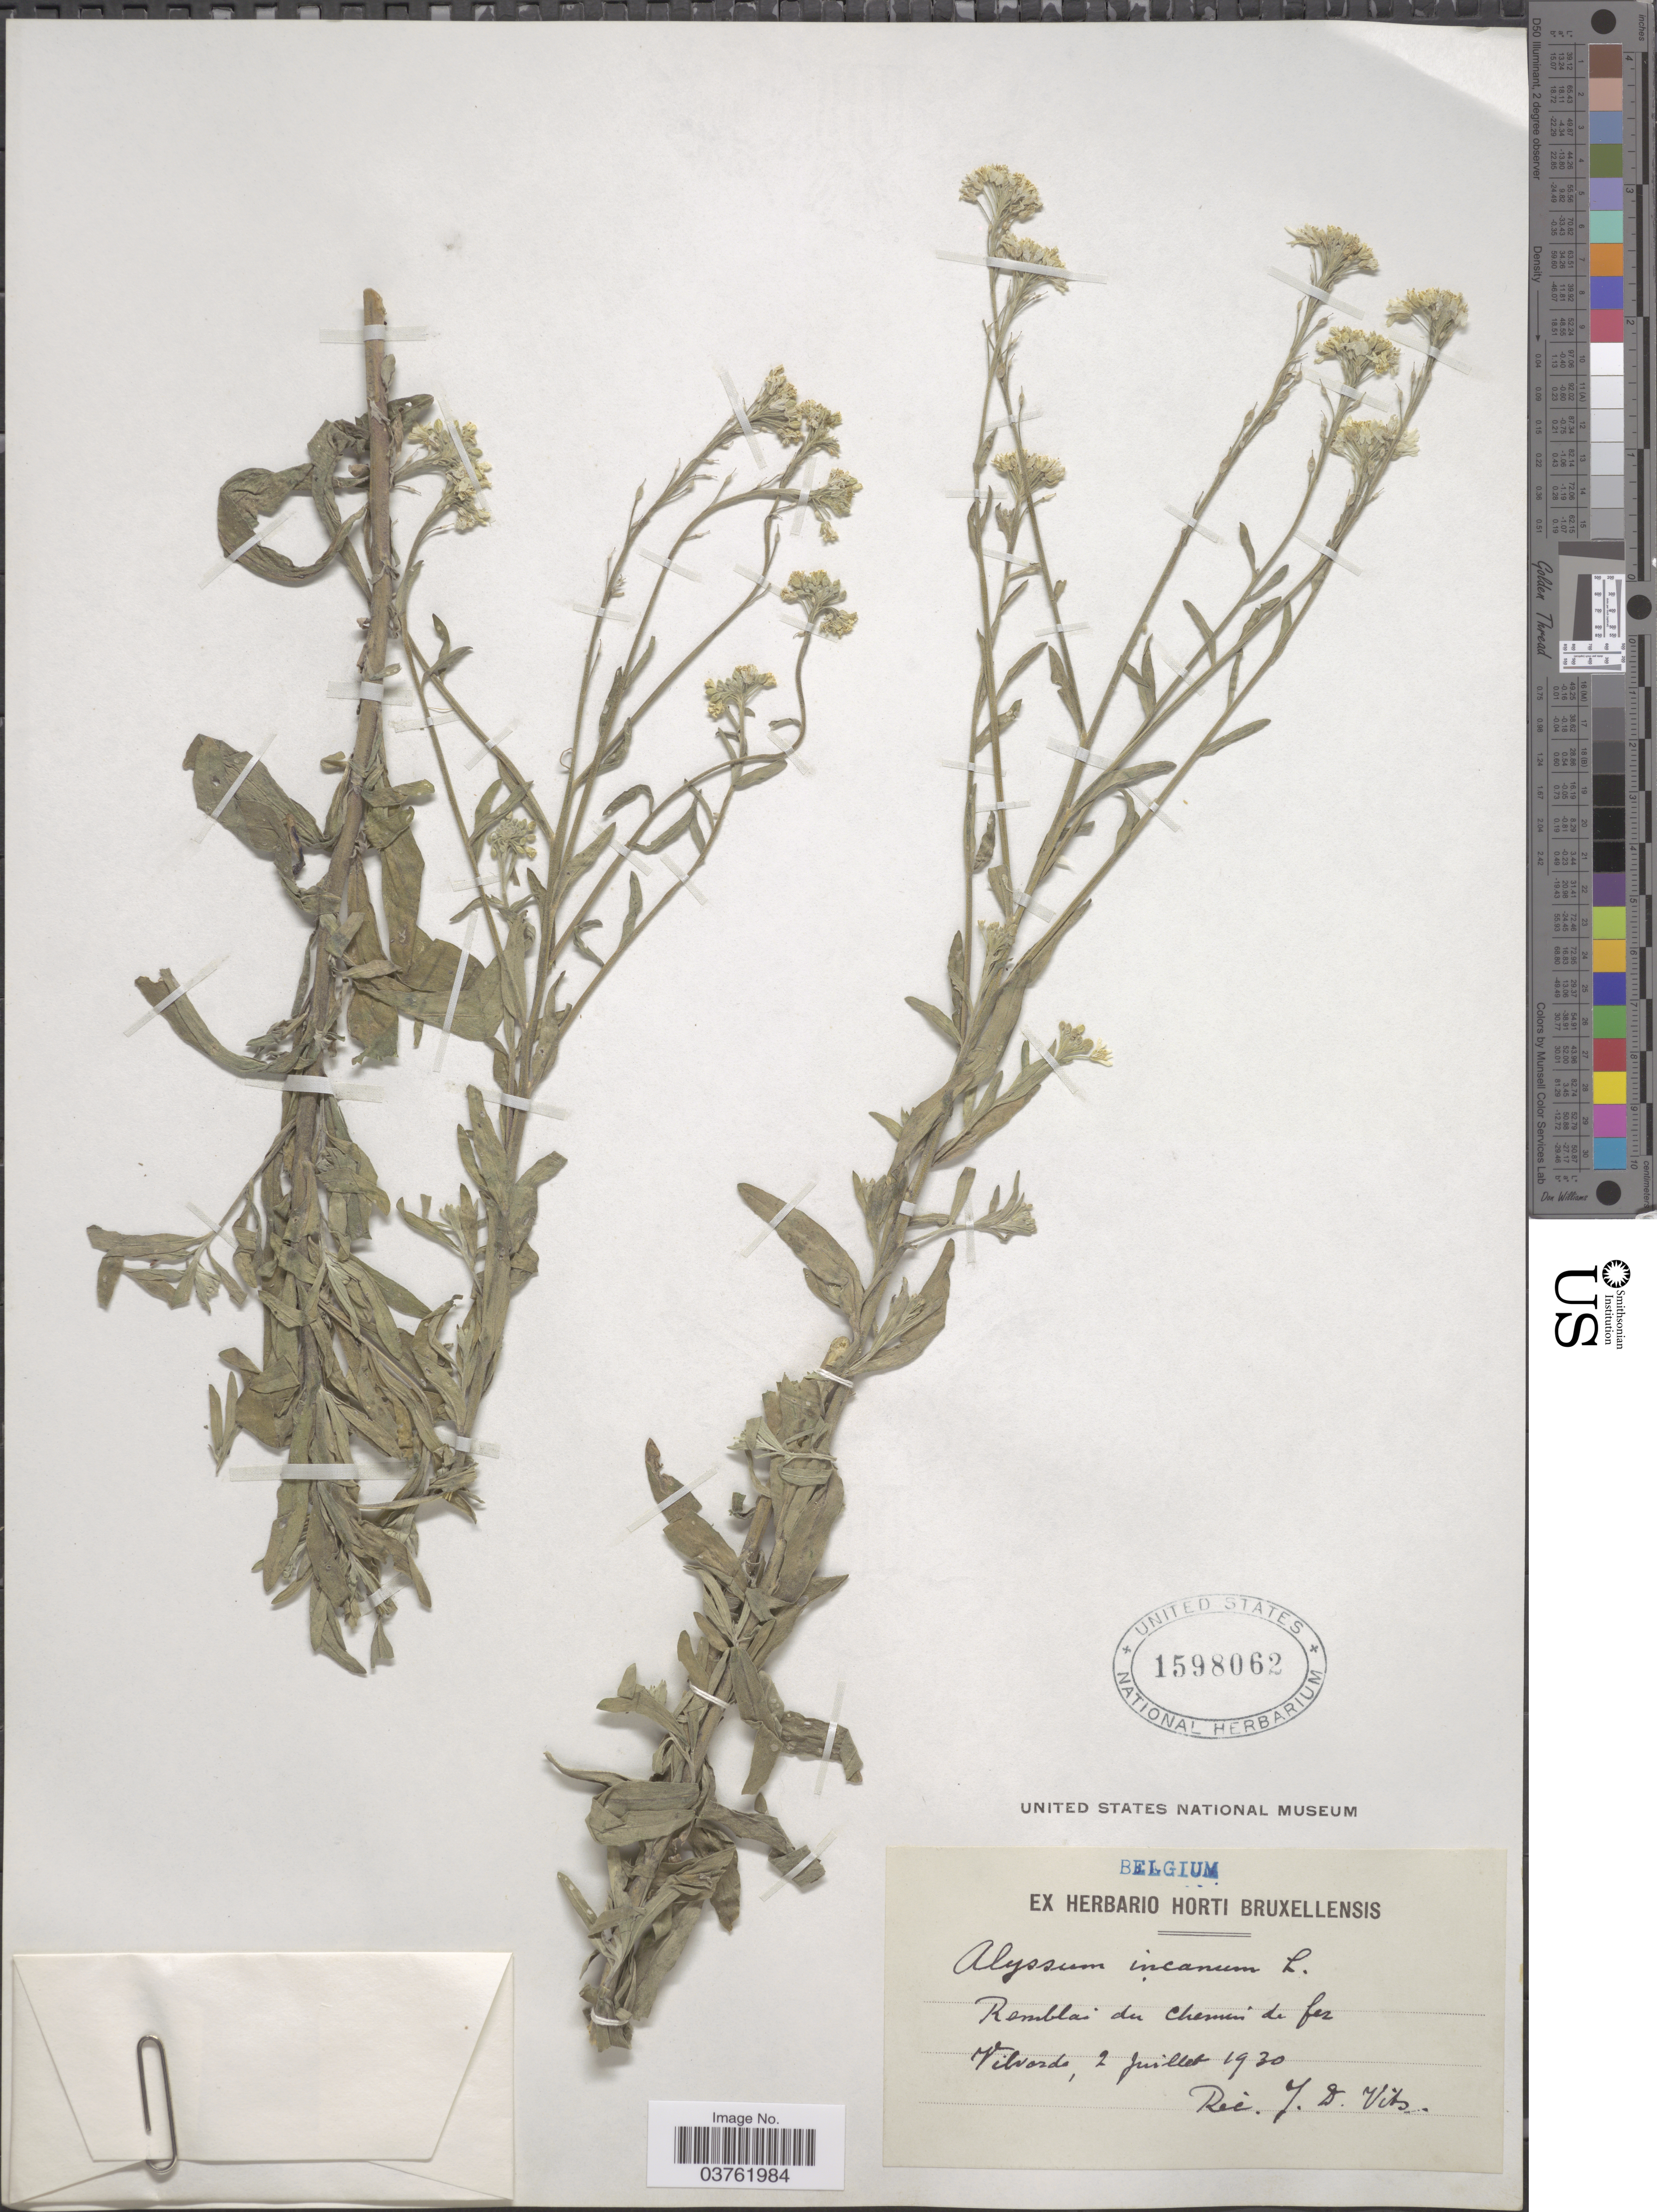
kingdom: Plantae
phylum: Tracheophyta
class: Magnoliopsida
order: Brassicales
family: Brassicaceae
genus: Alyssum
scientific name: Alyssum incanum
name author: L.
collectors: J. Vits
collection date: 1930-07-02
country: Belgium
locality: Remblai du chemin de fez Vilvorde. [interpreted]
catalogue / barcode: US 1598062